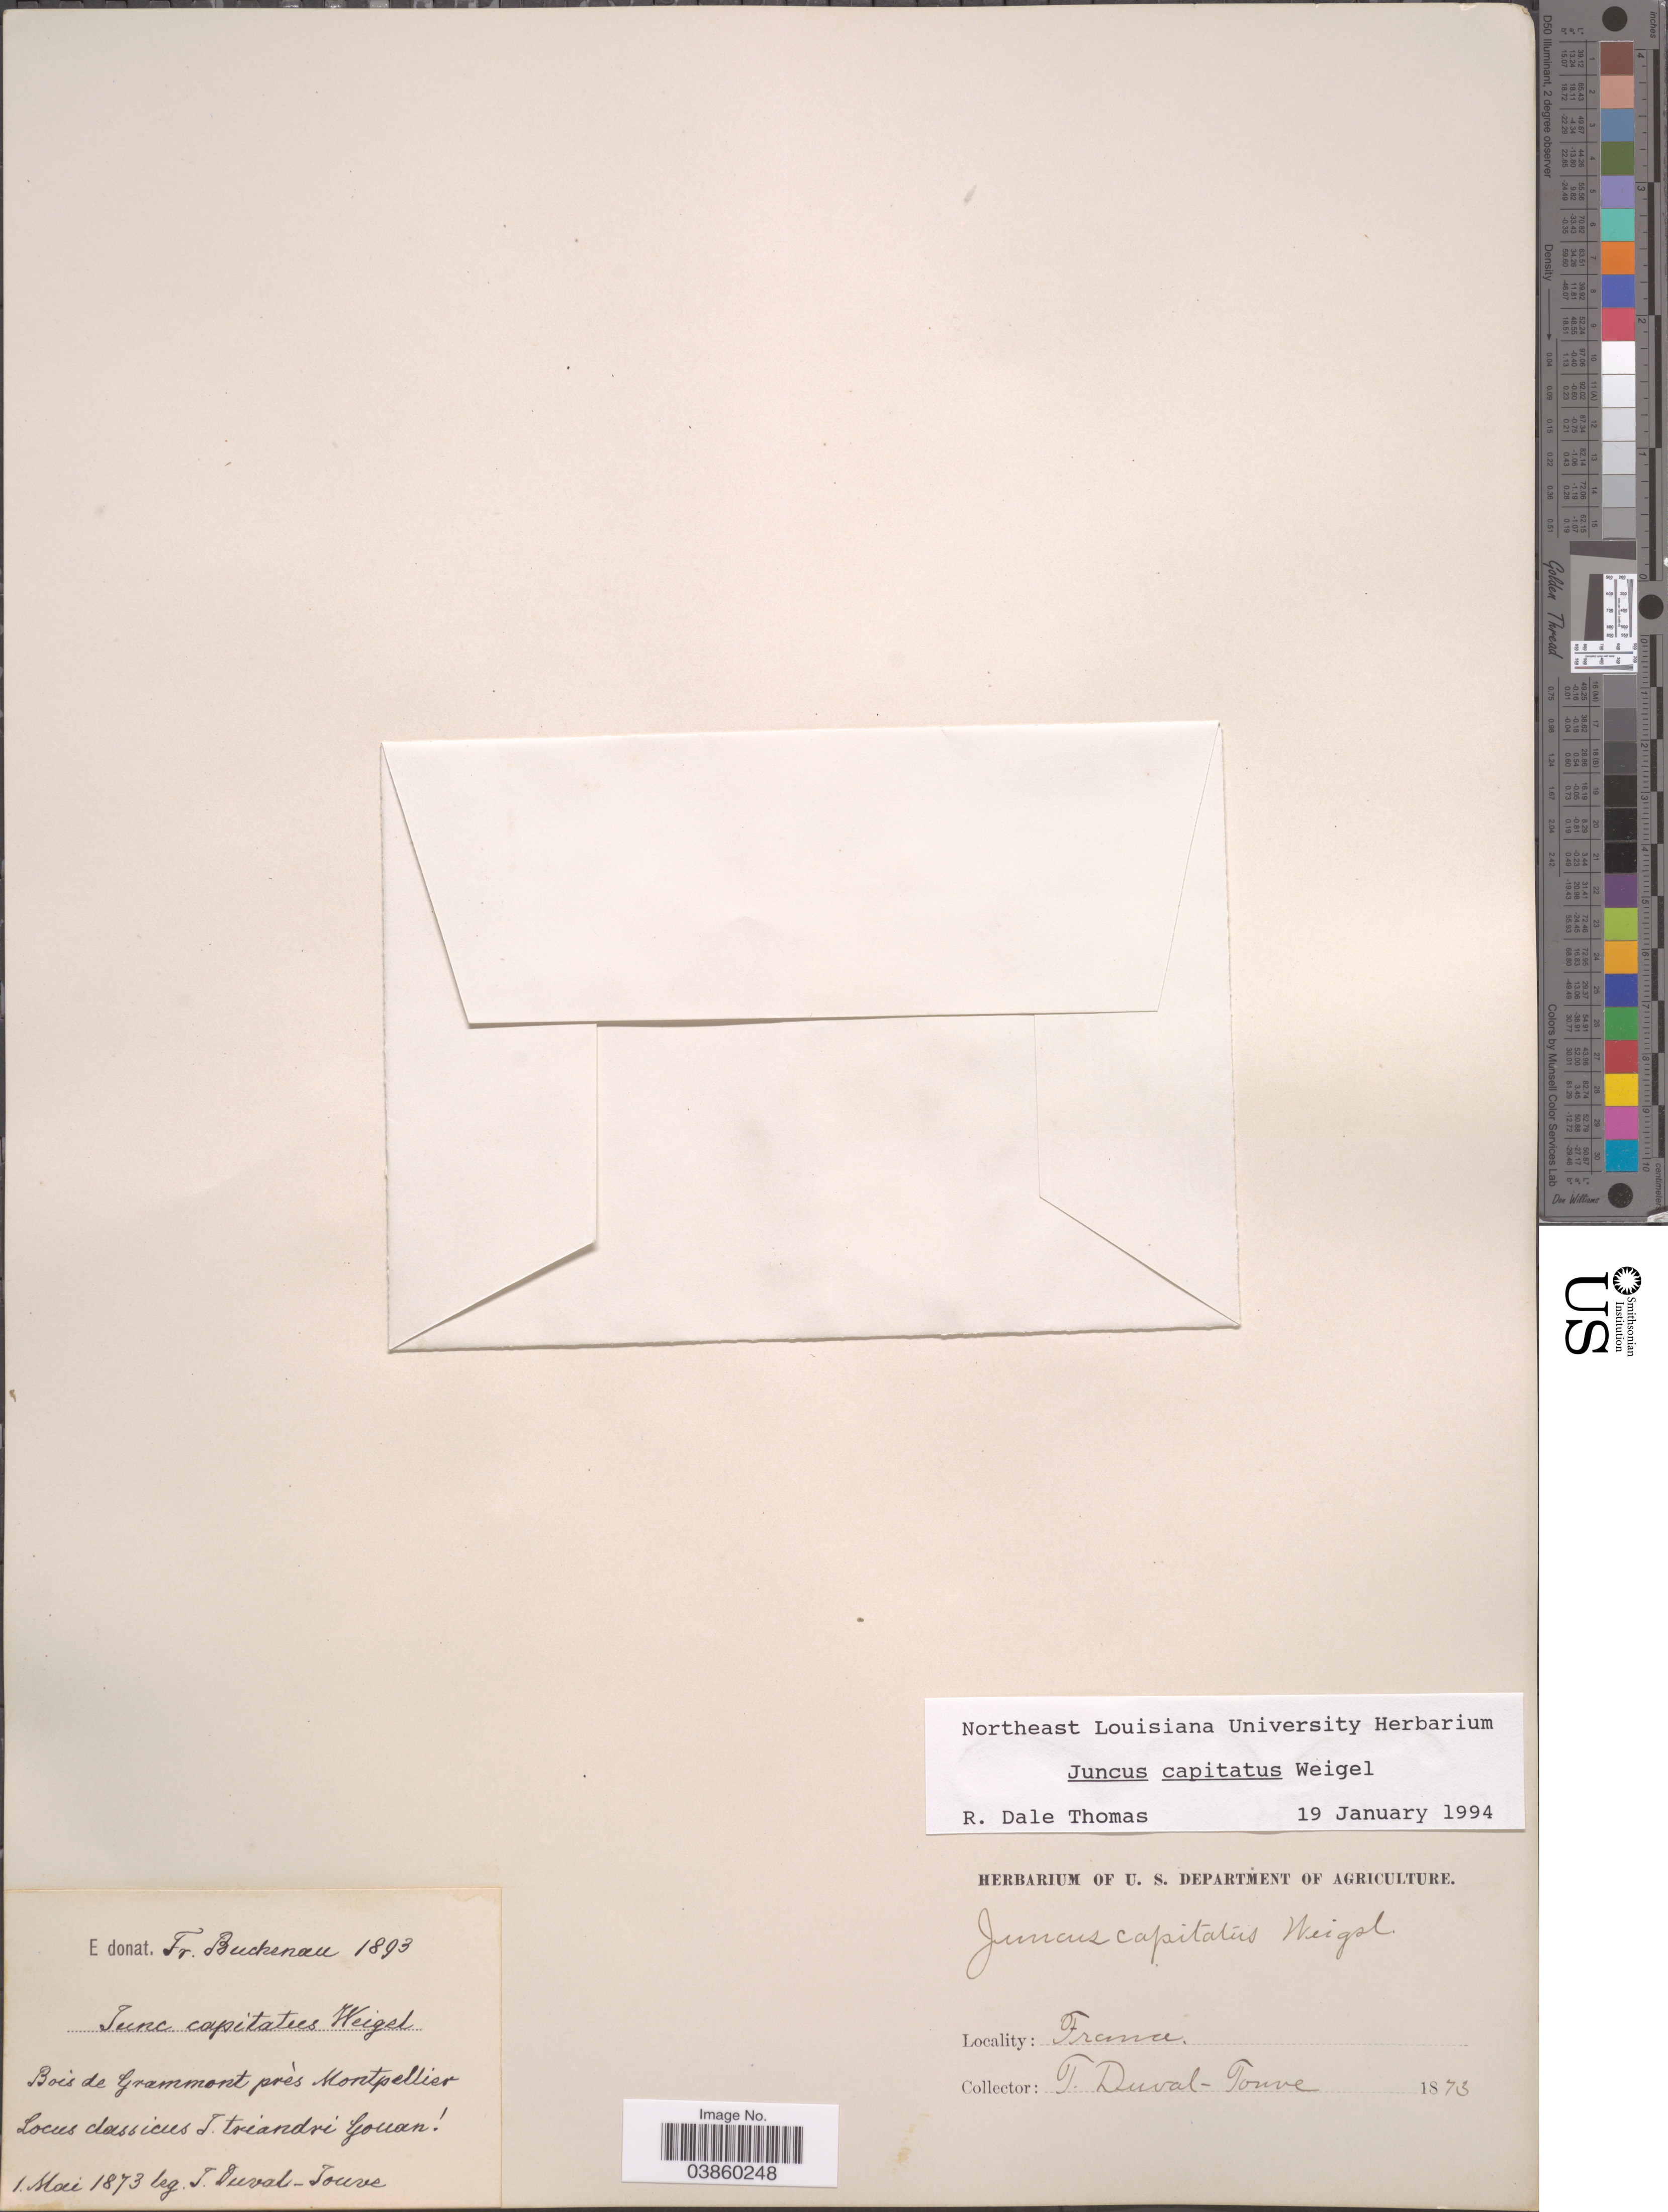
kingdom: Plantae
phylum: Tracheophyta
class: Liliopsida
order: Poales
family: Juncaceae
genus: Juncus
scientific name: Juncus capitatus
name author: Weigel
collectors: J. Duval-Jouve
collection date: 1873-05-01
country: France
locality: Bois de Grammont près Montpellier.